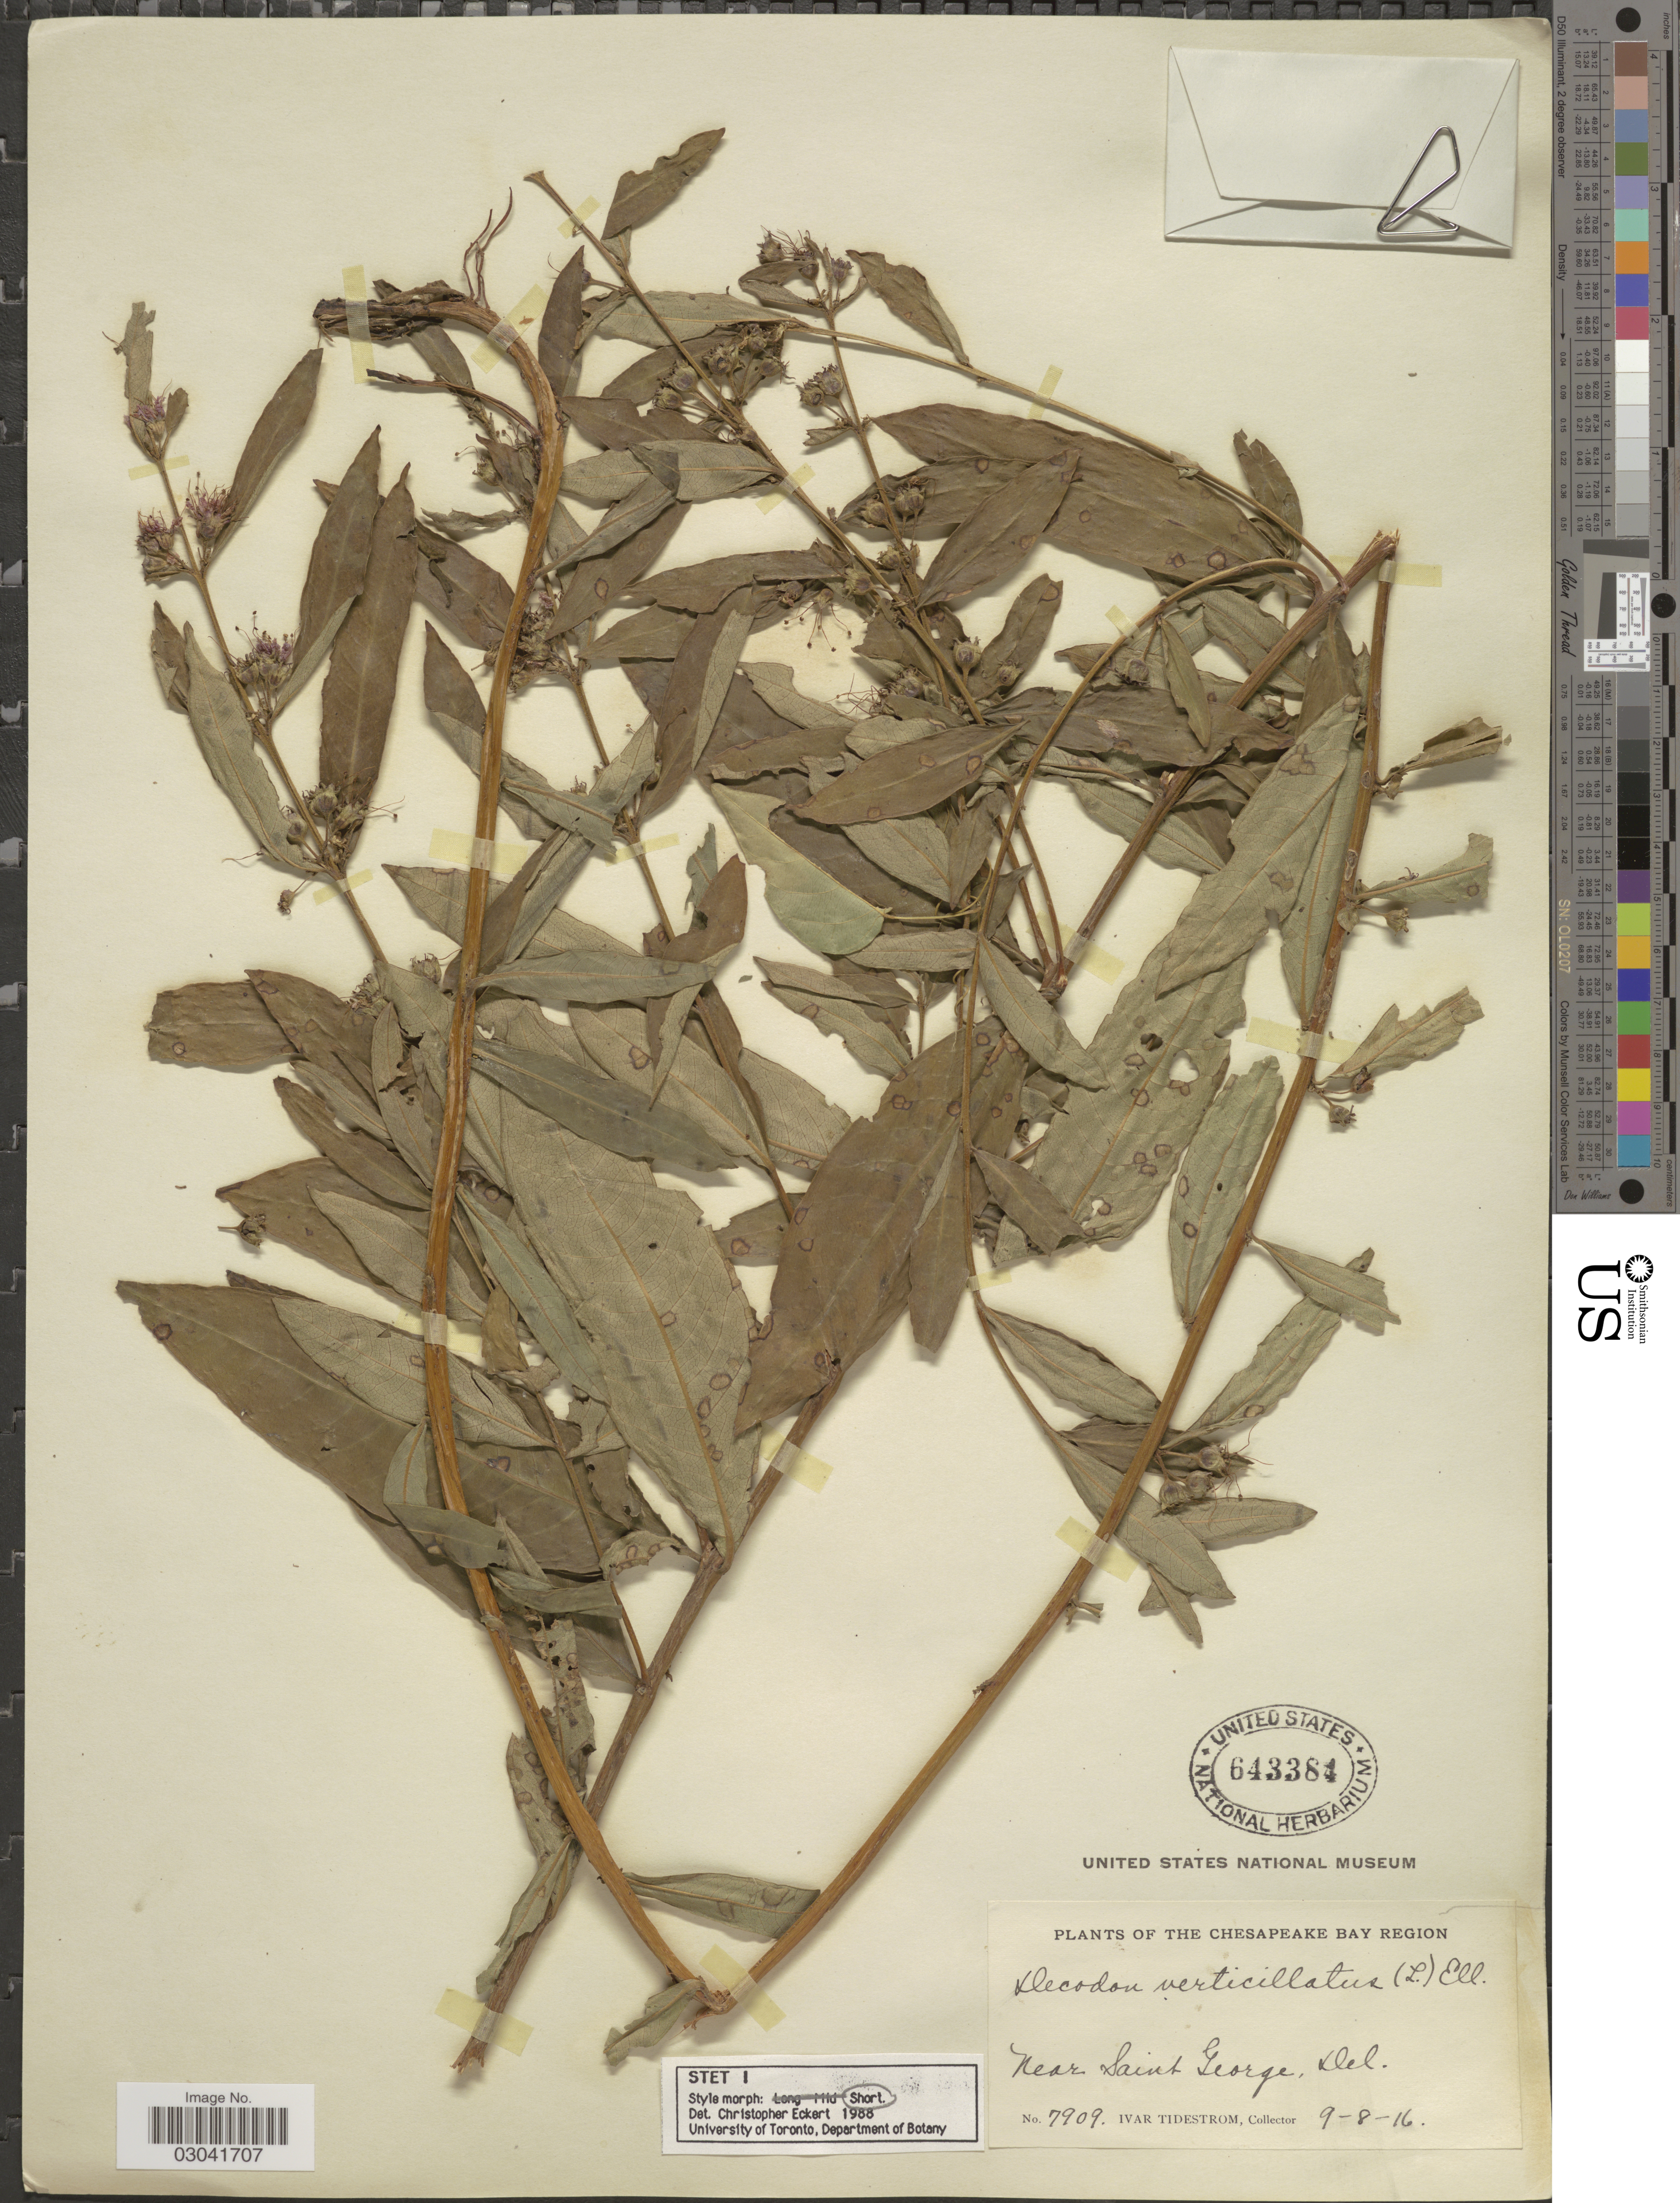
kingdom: Plantae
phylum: Tracheophyta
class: Magnoliopsida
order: Myrtales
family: Lythraceae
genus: Decodon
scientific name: Decodon verticillatus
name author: (L.) Elliott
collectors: I. F. Tidestrom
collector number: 7909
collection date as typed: Transcribed d/m/y: 8/9/16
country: United States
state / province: Delaware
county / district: Sussex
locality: Chesapeake Bay Region. Near Saint George.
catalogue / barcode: US 643384